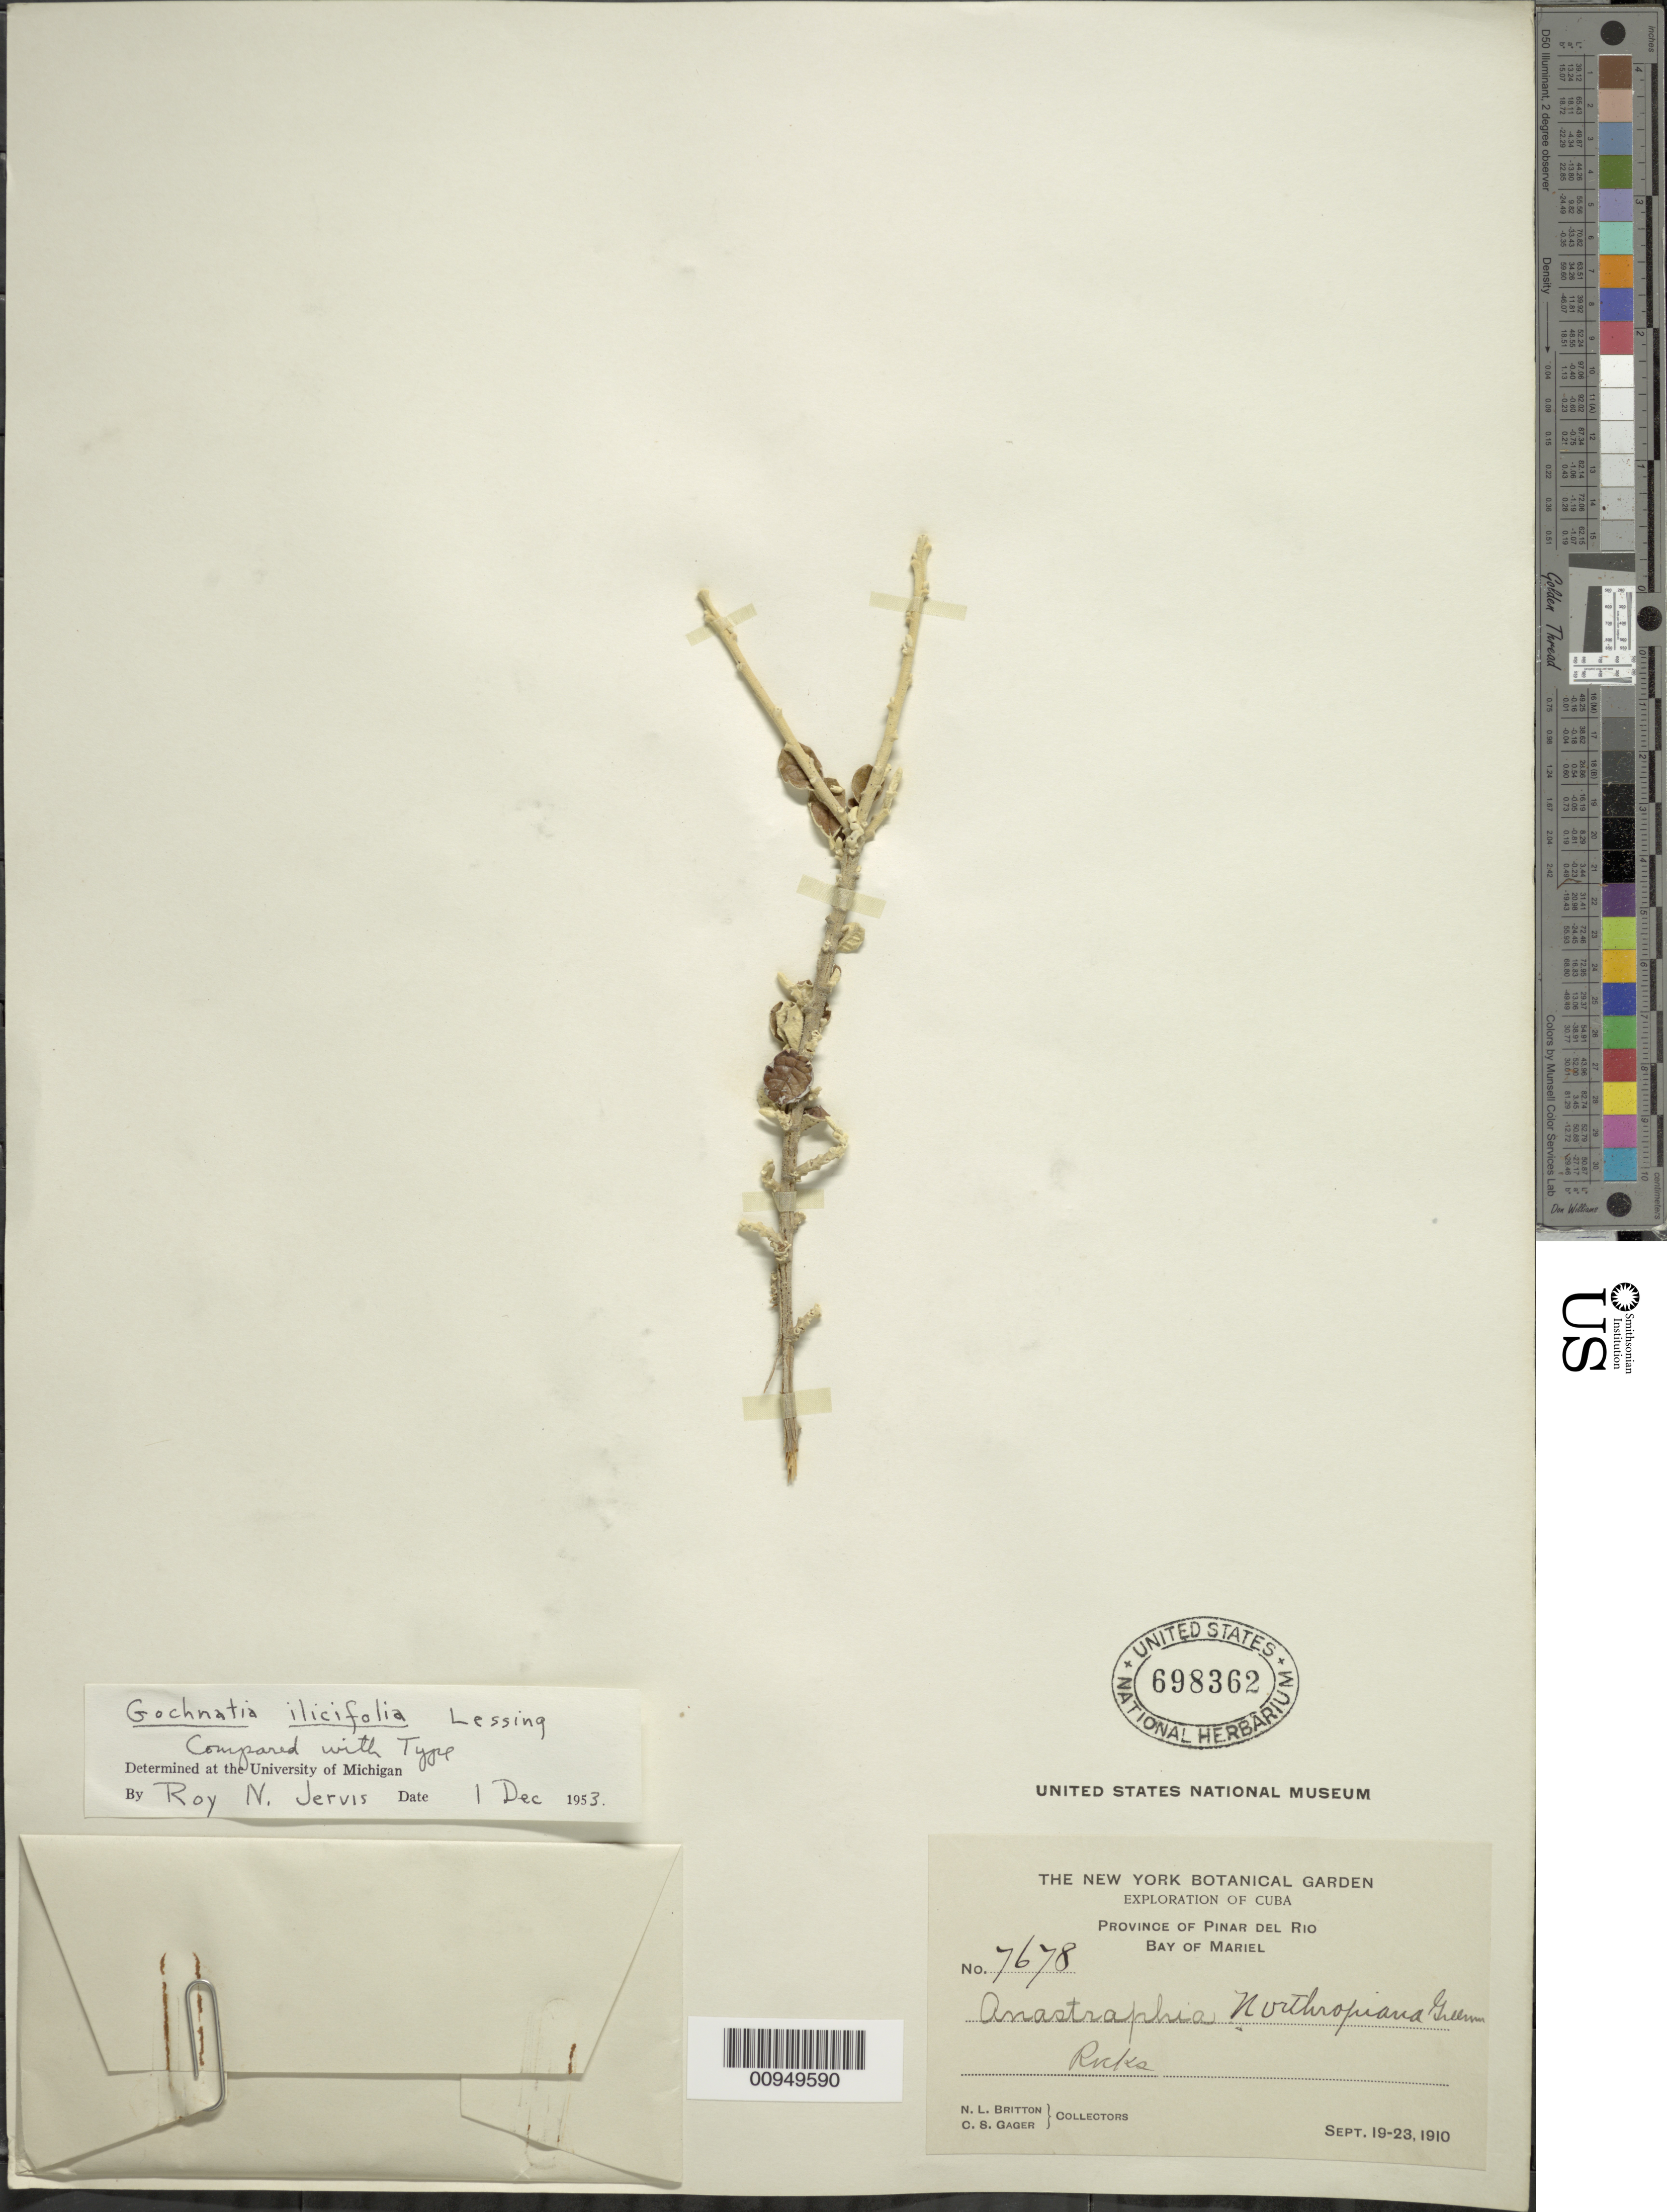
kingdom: Plantae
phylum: Tracheophyta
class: Magnoliopsida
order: Asterales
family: Asteraceae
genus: Anastraphia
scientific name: Anastraphia ilicifolia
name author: D. Don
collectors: N. Britton & C. Gager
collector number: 7678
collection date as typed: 19 Sep 1910 to 23 Sep 1910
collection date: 1910-09-19/1910-09-23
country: Cuba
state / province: Pinar del Rio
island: Cuba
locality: Bay of Mariel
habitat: Rocks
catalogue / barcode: US 698362